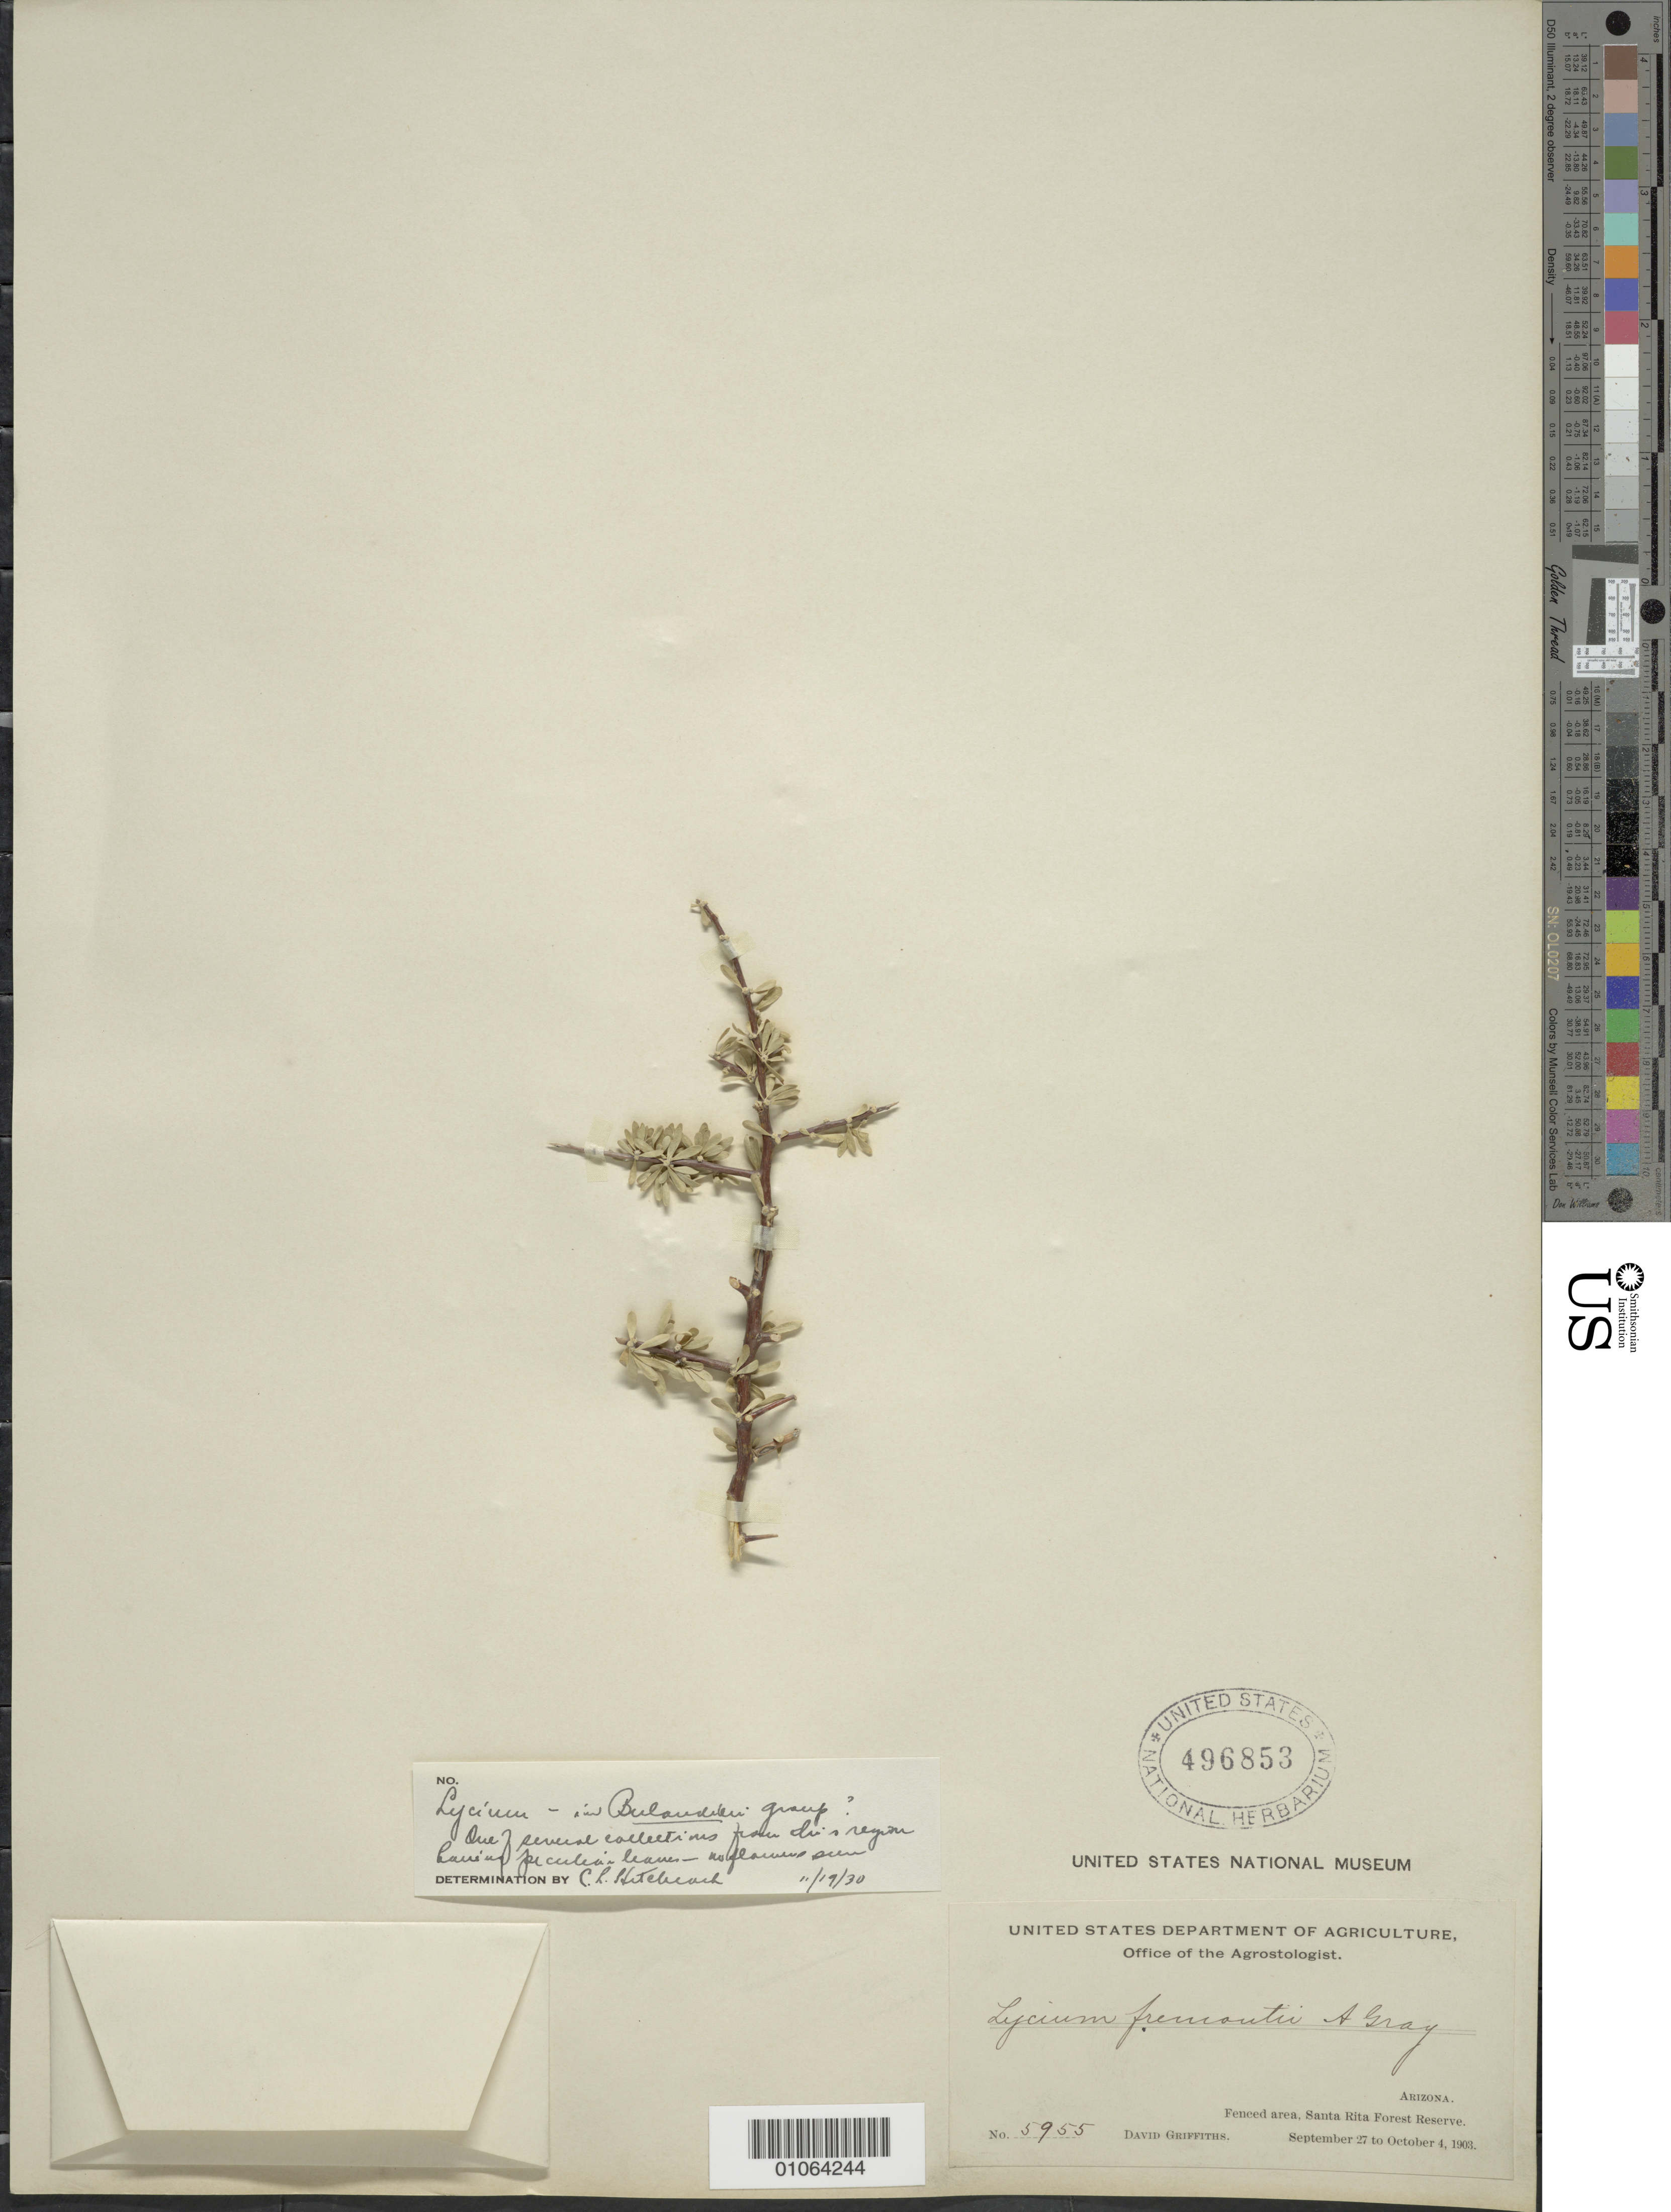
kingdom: Plantae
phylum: Tracheophyta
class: Magnoliopsida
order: Solanales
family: Solanaceae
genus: Lycium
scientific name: Lycium berlandieri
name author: Dunal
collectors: D. Griffiths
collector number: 5955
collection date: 1903-09-27/1903-10-04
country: United States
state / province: Arizona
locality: Fenced area, Santa Rita Forest Reserve.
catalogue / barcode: US 496853